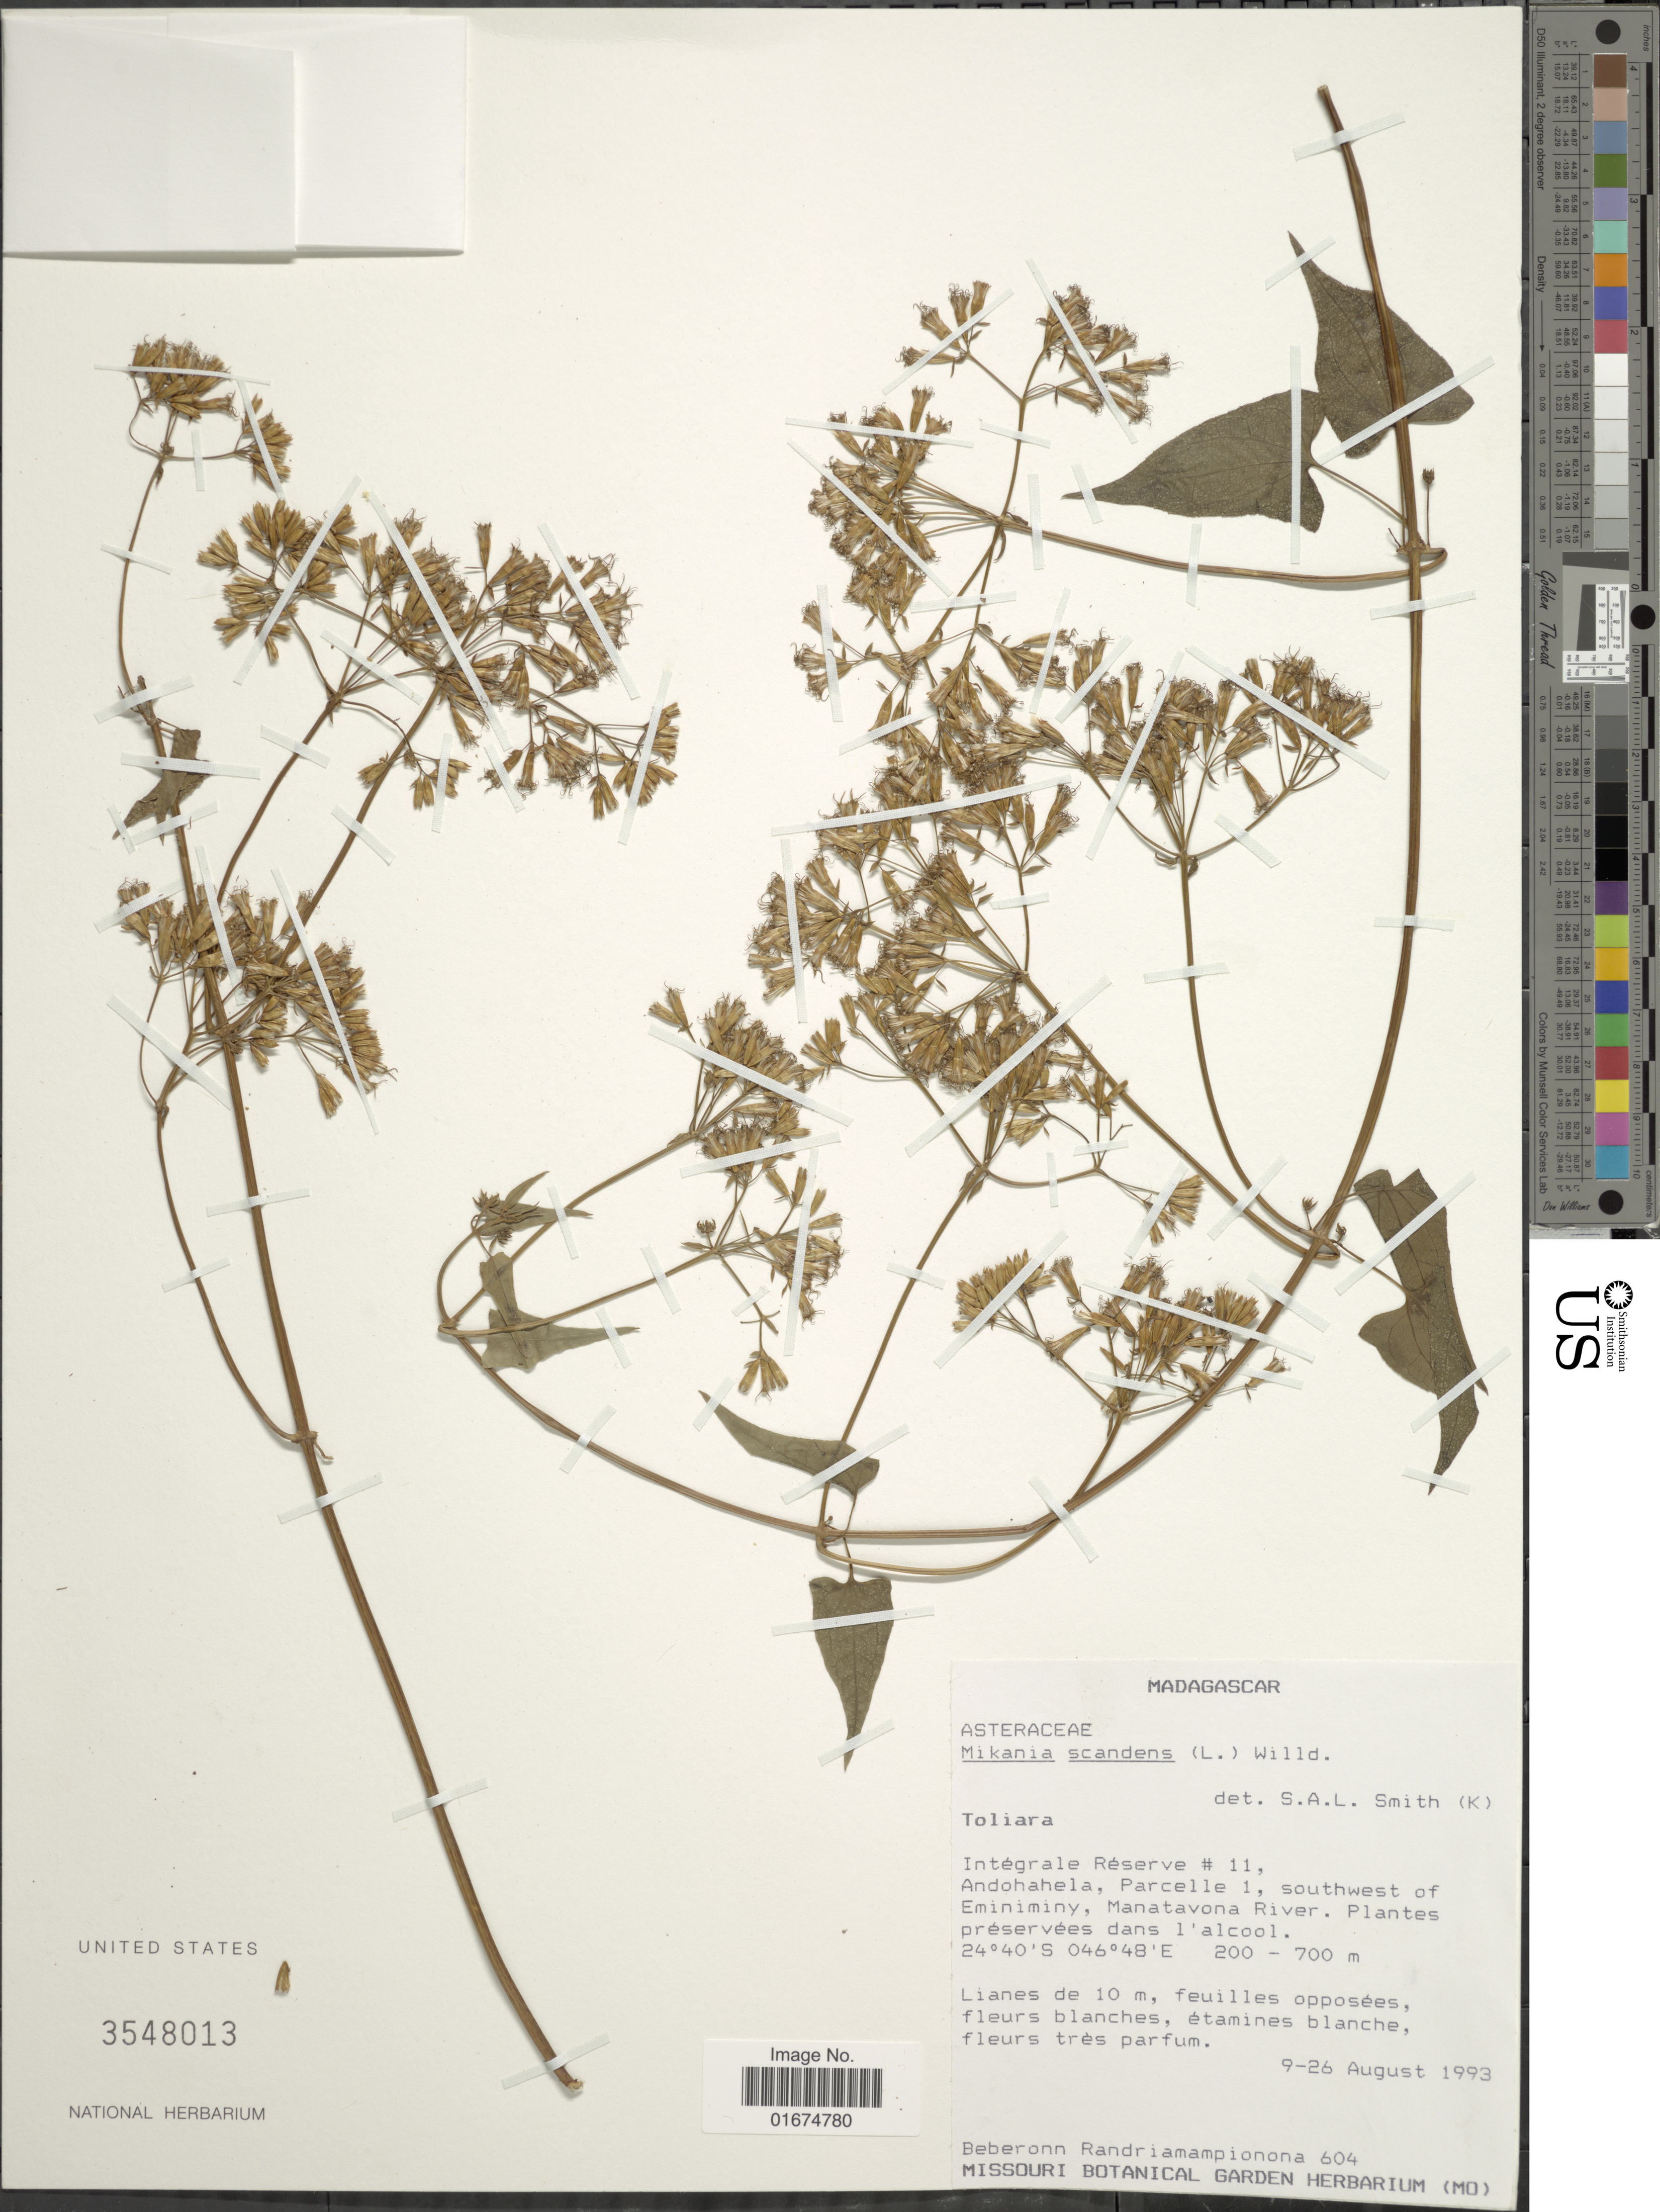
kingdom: Plantae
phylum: Tracheophyta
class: Magnoliopsida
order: Asterales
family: Asteraceae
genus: Mikania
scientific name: Mikania cordata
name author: (Burm. f.) B.L. Rob.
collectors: B. Randriamampionona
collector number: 604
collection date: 1993-08-09/1993-08-26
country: Madagascar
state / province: Anosy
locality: Intégrale Réserve # 11, Andohahela, Parcelle 1, southwest of Eminiminy, Manatavona River. Plantes préservées dans l' alcool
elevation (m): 200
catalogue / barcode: US 3548013